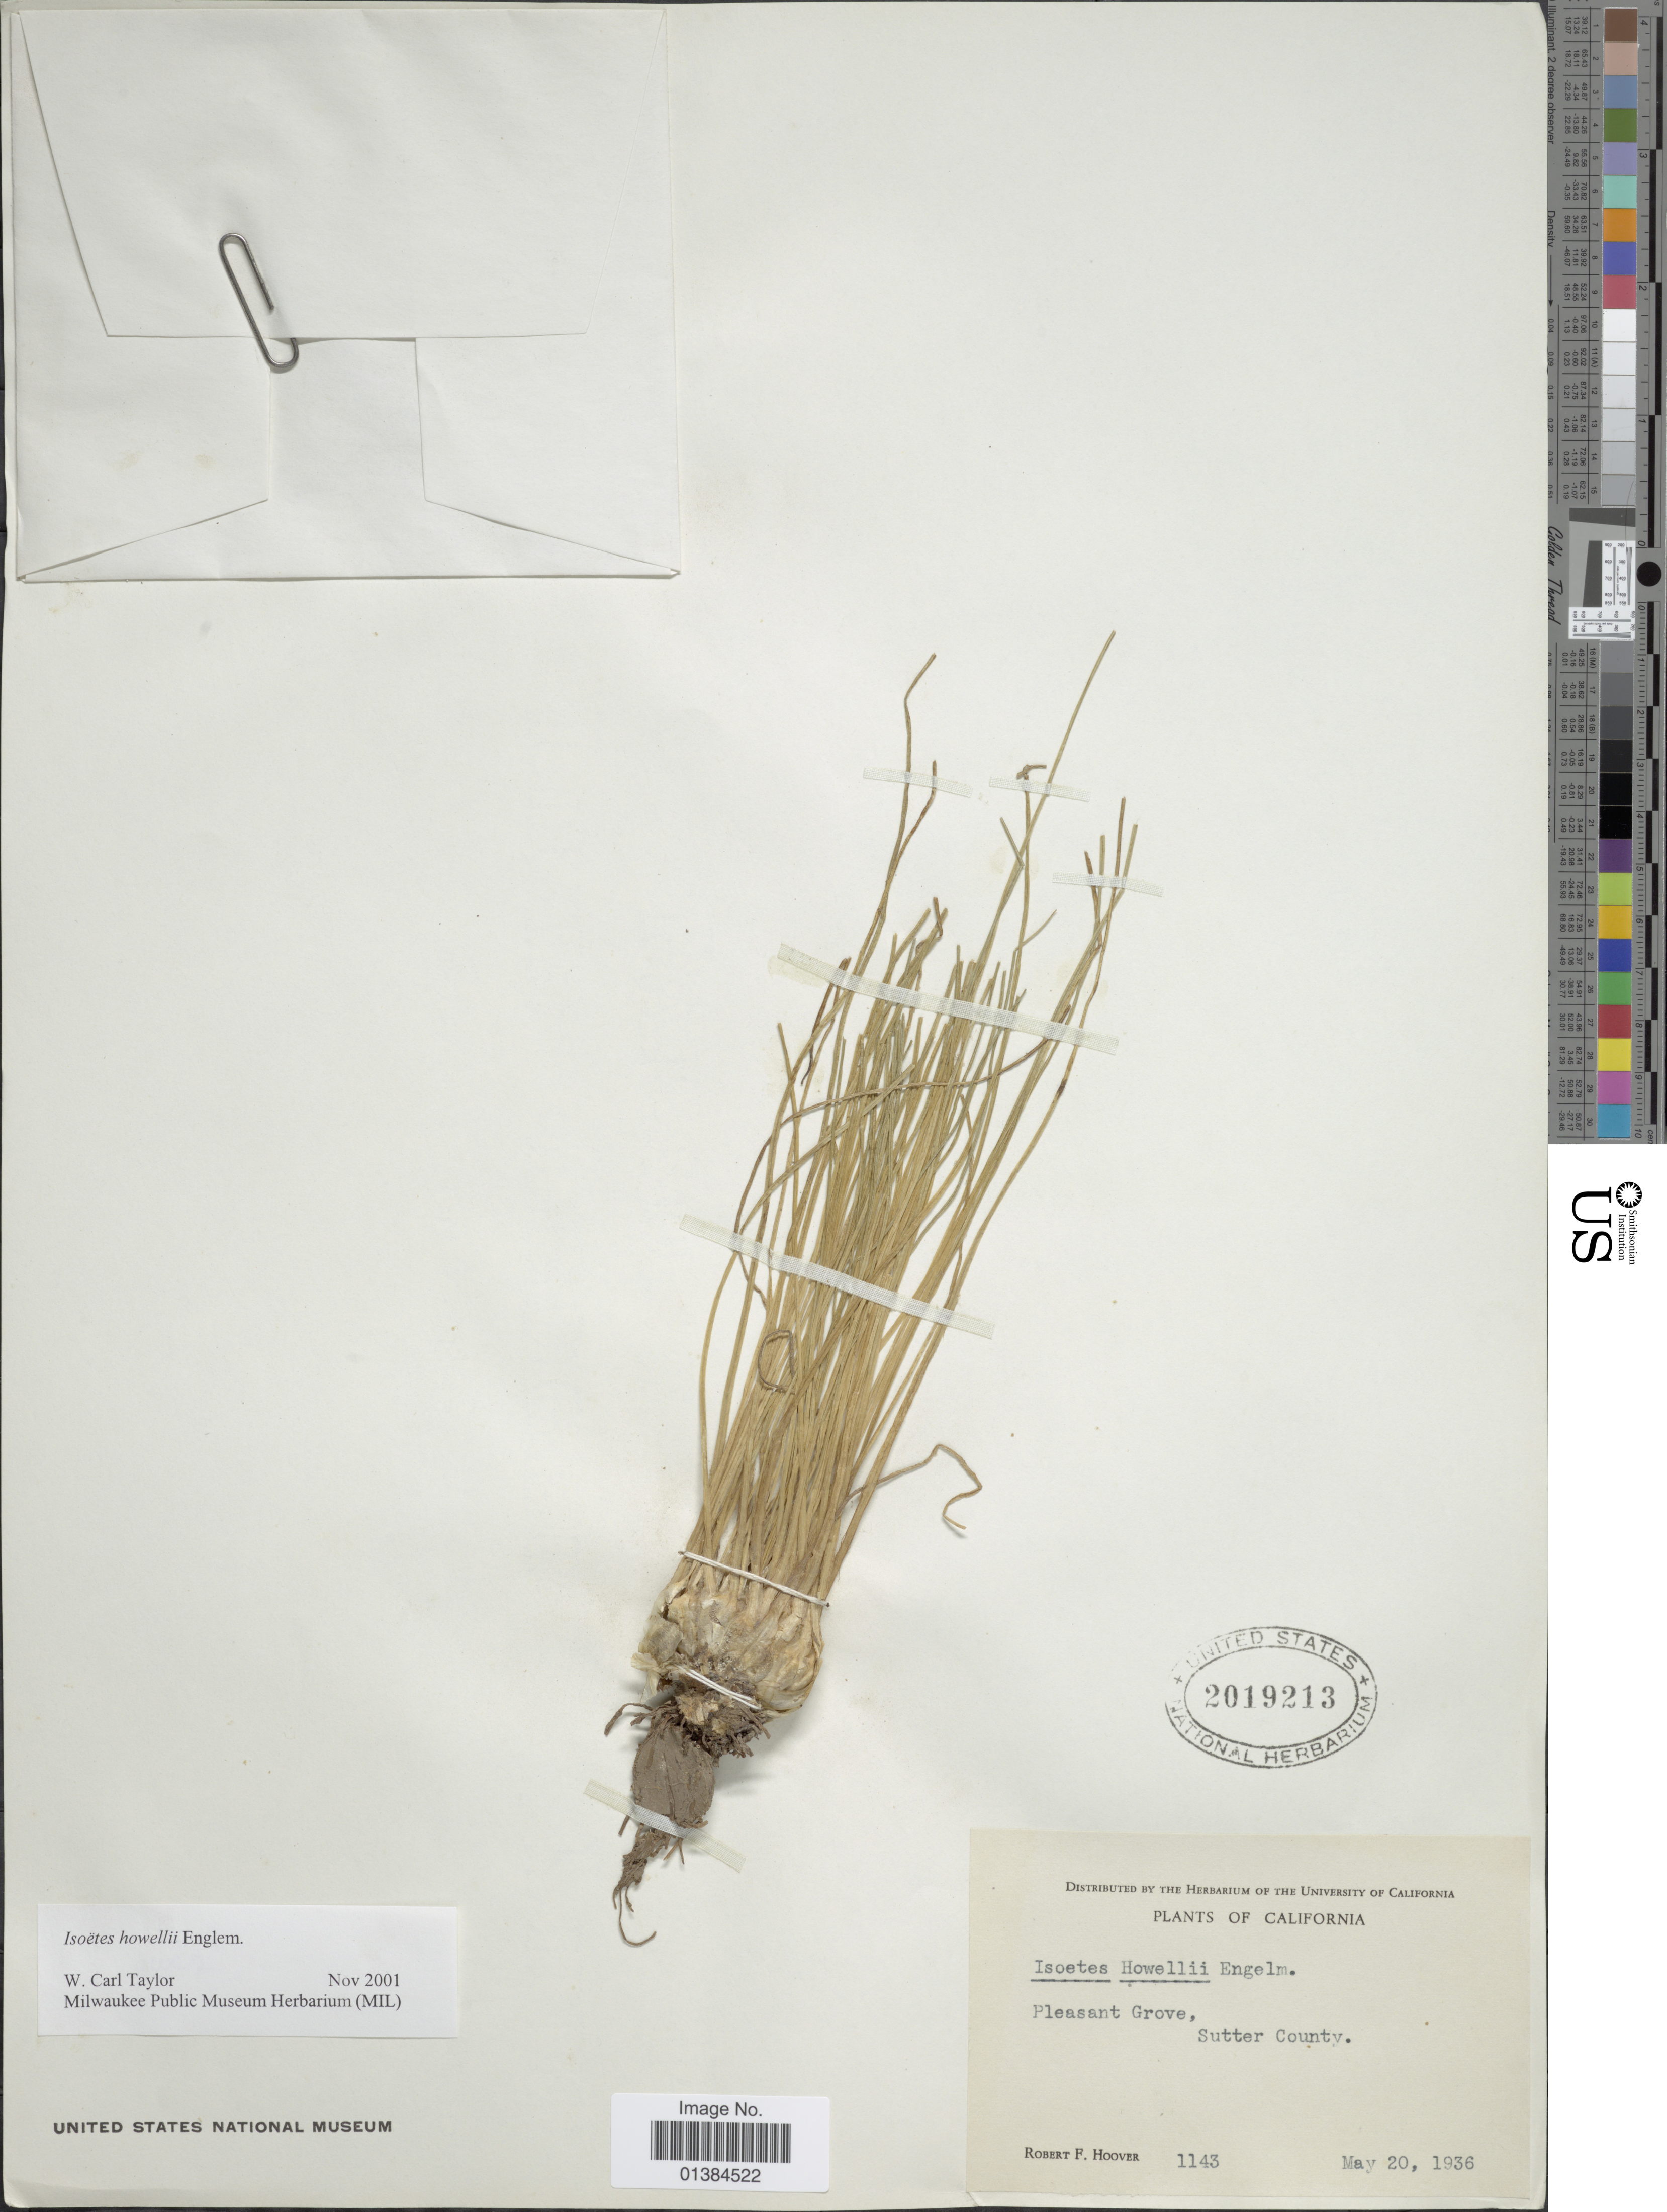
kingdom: Plantae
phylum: Tracheophyta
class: Lycopodiopsida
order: Isoetales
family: Isoetaceae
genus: Isoetes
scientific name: Isoetes howellii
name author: Engelm.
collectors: R. F. Hoover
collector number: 1143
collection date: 1936-05-20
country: United States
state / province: California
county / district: Sutter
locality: Pleasant Grove, Sutter County.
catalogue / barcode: US 2019213